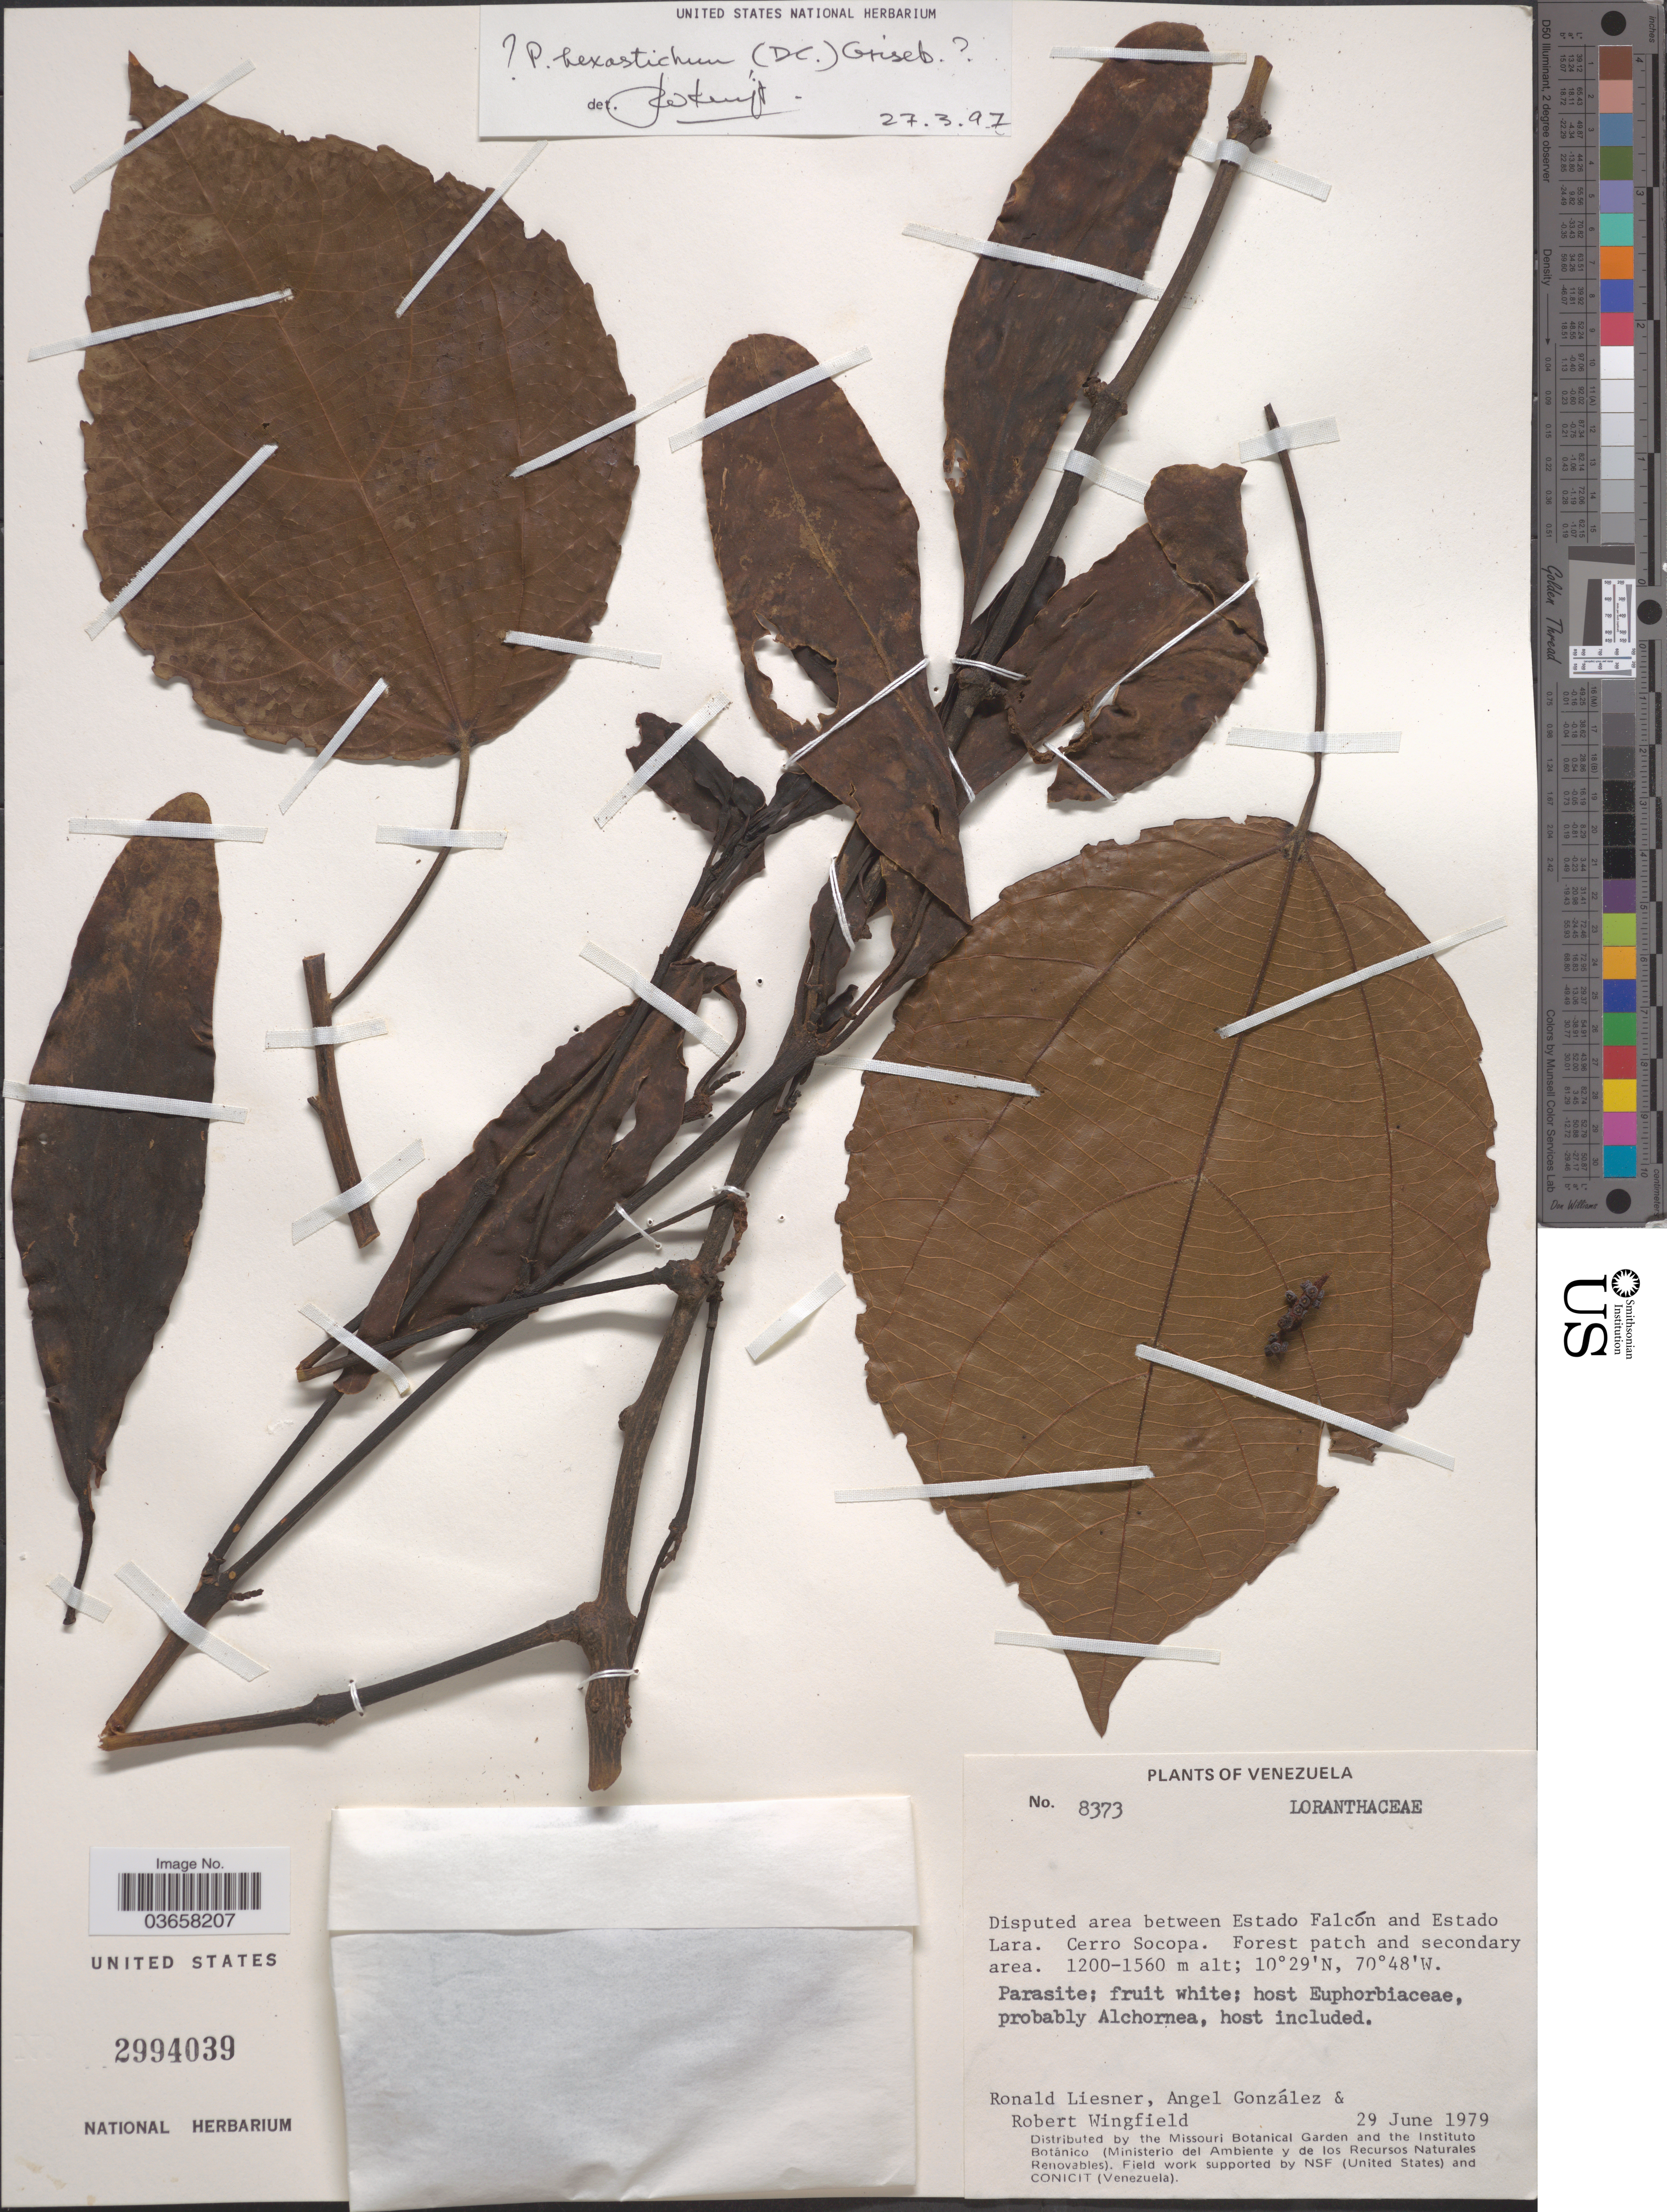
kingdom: Plantae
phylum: Tracheophyta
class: Magnoliopsida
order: Santalales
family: Viscaceae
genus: Phoradendron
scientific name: Phoradendron sp.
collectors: R. L. Liesner, A. C. González & R. C. Wingfield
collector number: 8373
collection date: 1979-06-29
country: Venezuela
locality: Disputed area between Estado Falcón and Estado Lara. Cerro Socopa.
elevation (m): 1200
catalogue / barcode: US 2994039